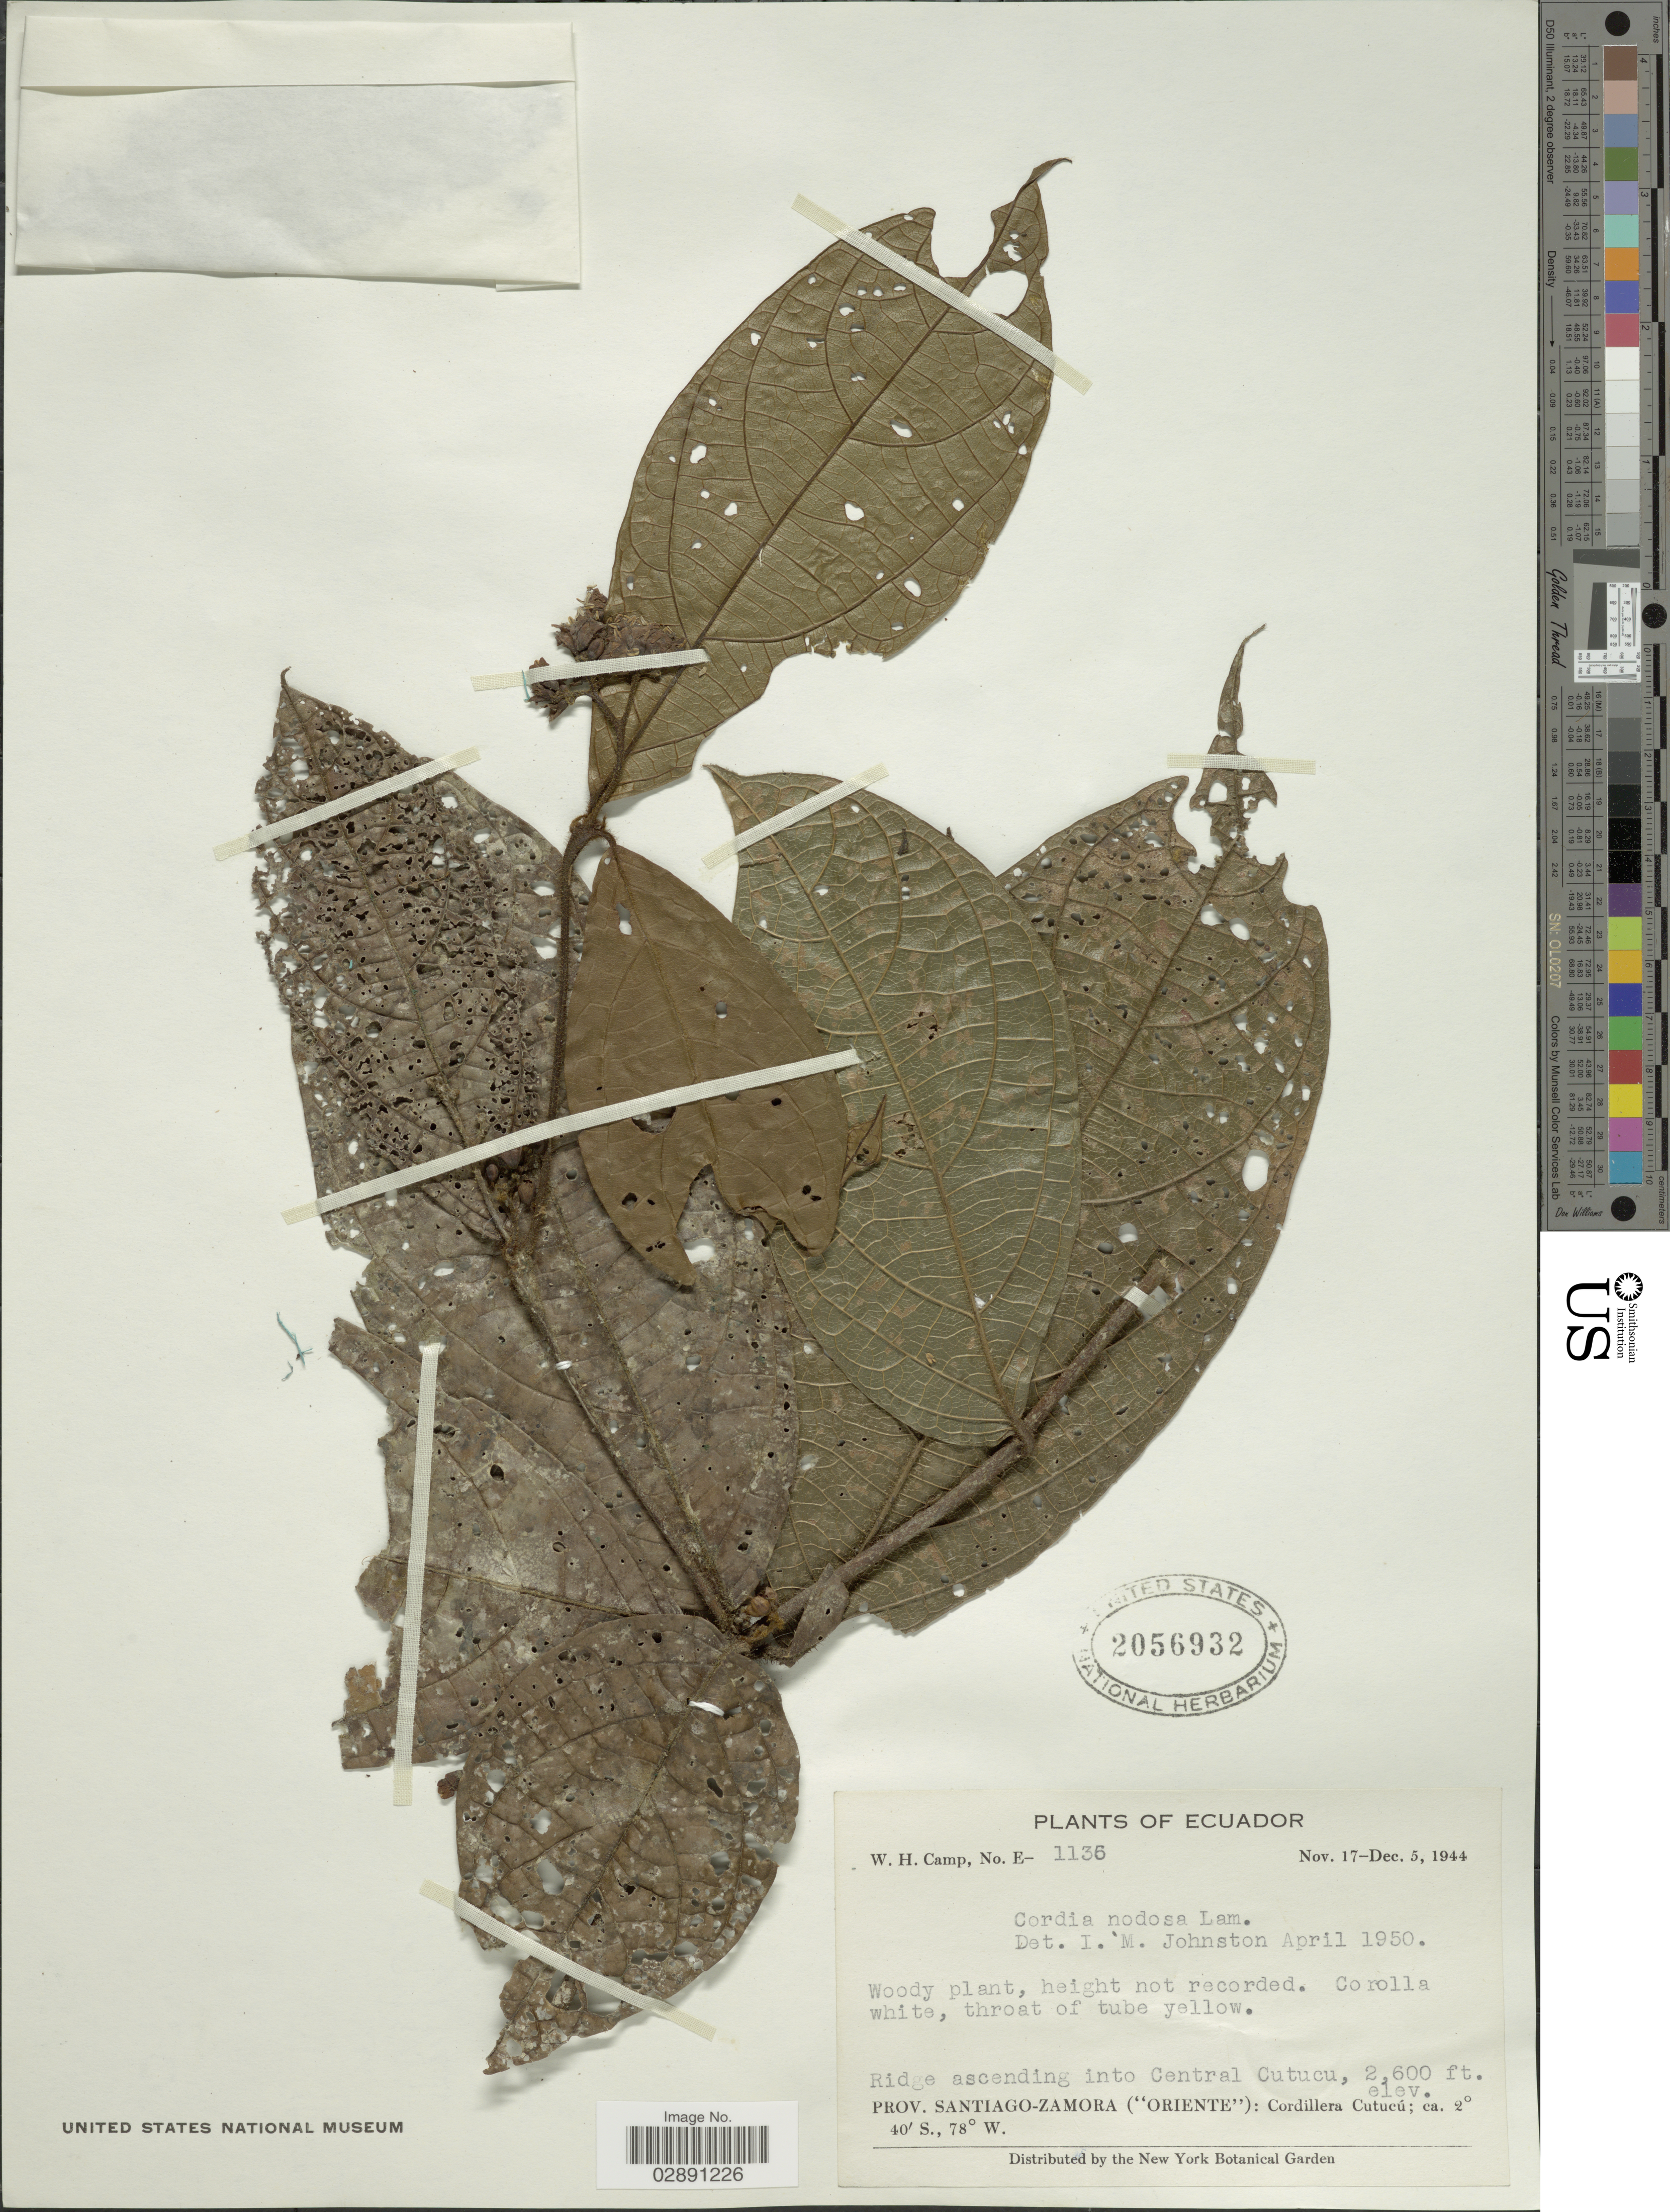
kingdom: Plantae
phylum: Tracheophyta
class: Magnoliopsida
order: Boraginales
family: Cordiaceae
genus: Cordia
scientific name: Cordia nodosa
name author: Lam.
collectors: W. H. Camp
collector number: E-1136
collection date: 1944-11-17/1944-12-05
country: Ecuador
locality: Ridge ascending into Central Cutucu. Prov. Santiago-Zamora ("Oriente"): Cordillera Cutucú.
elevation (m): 792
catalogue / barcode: US 2056932